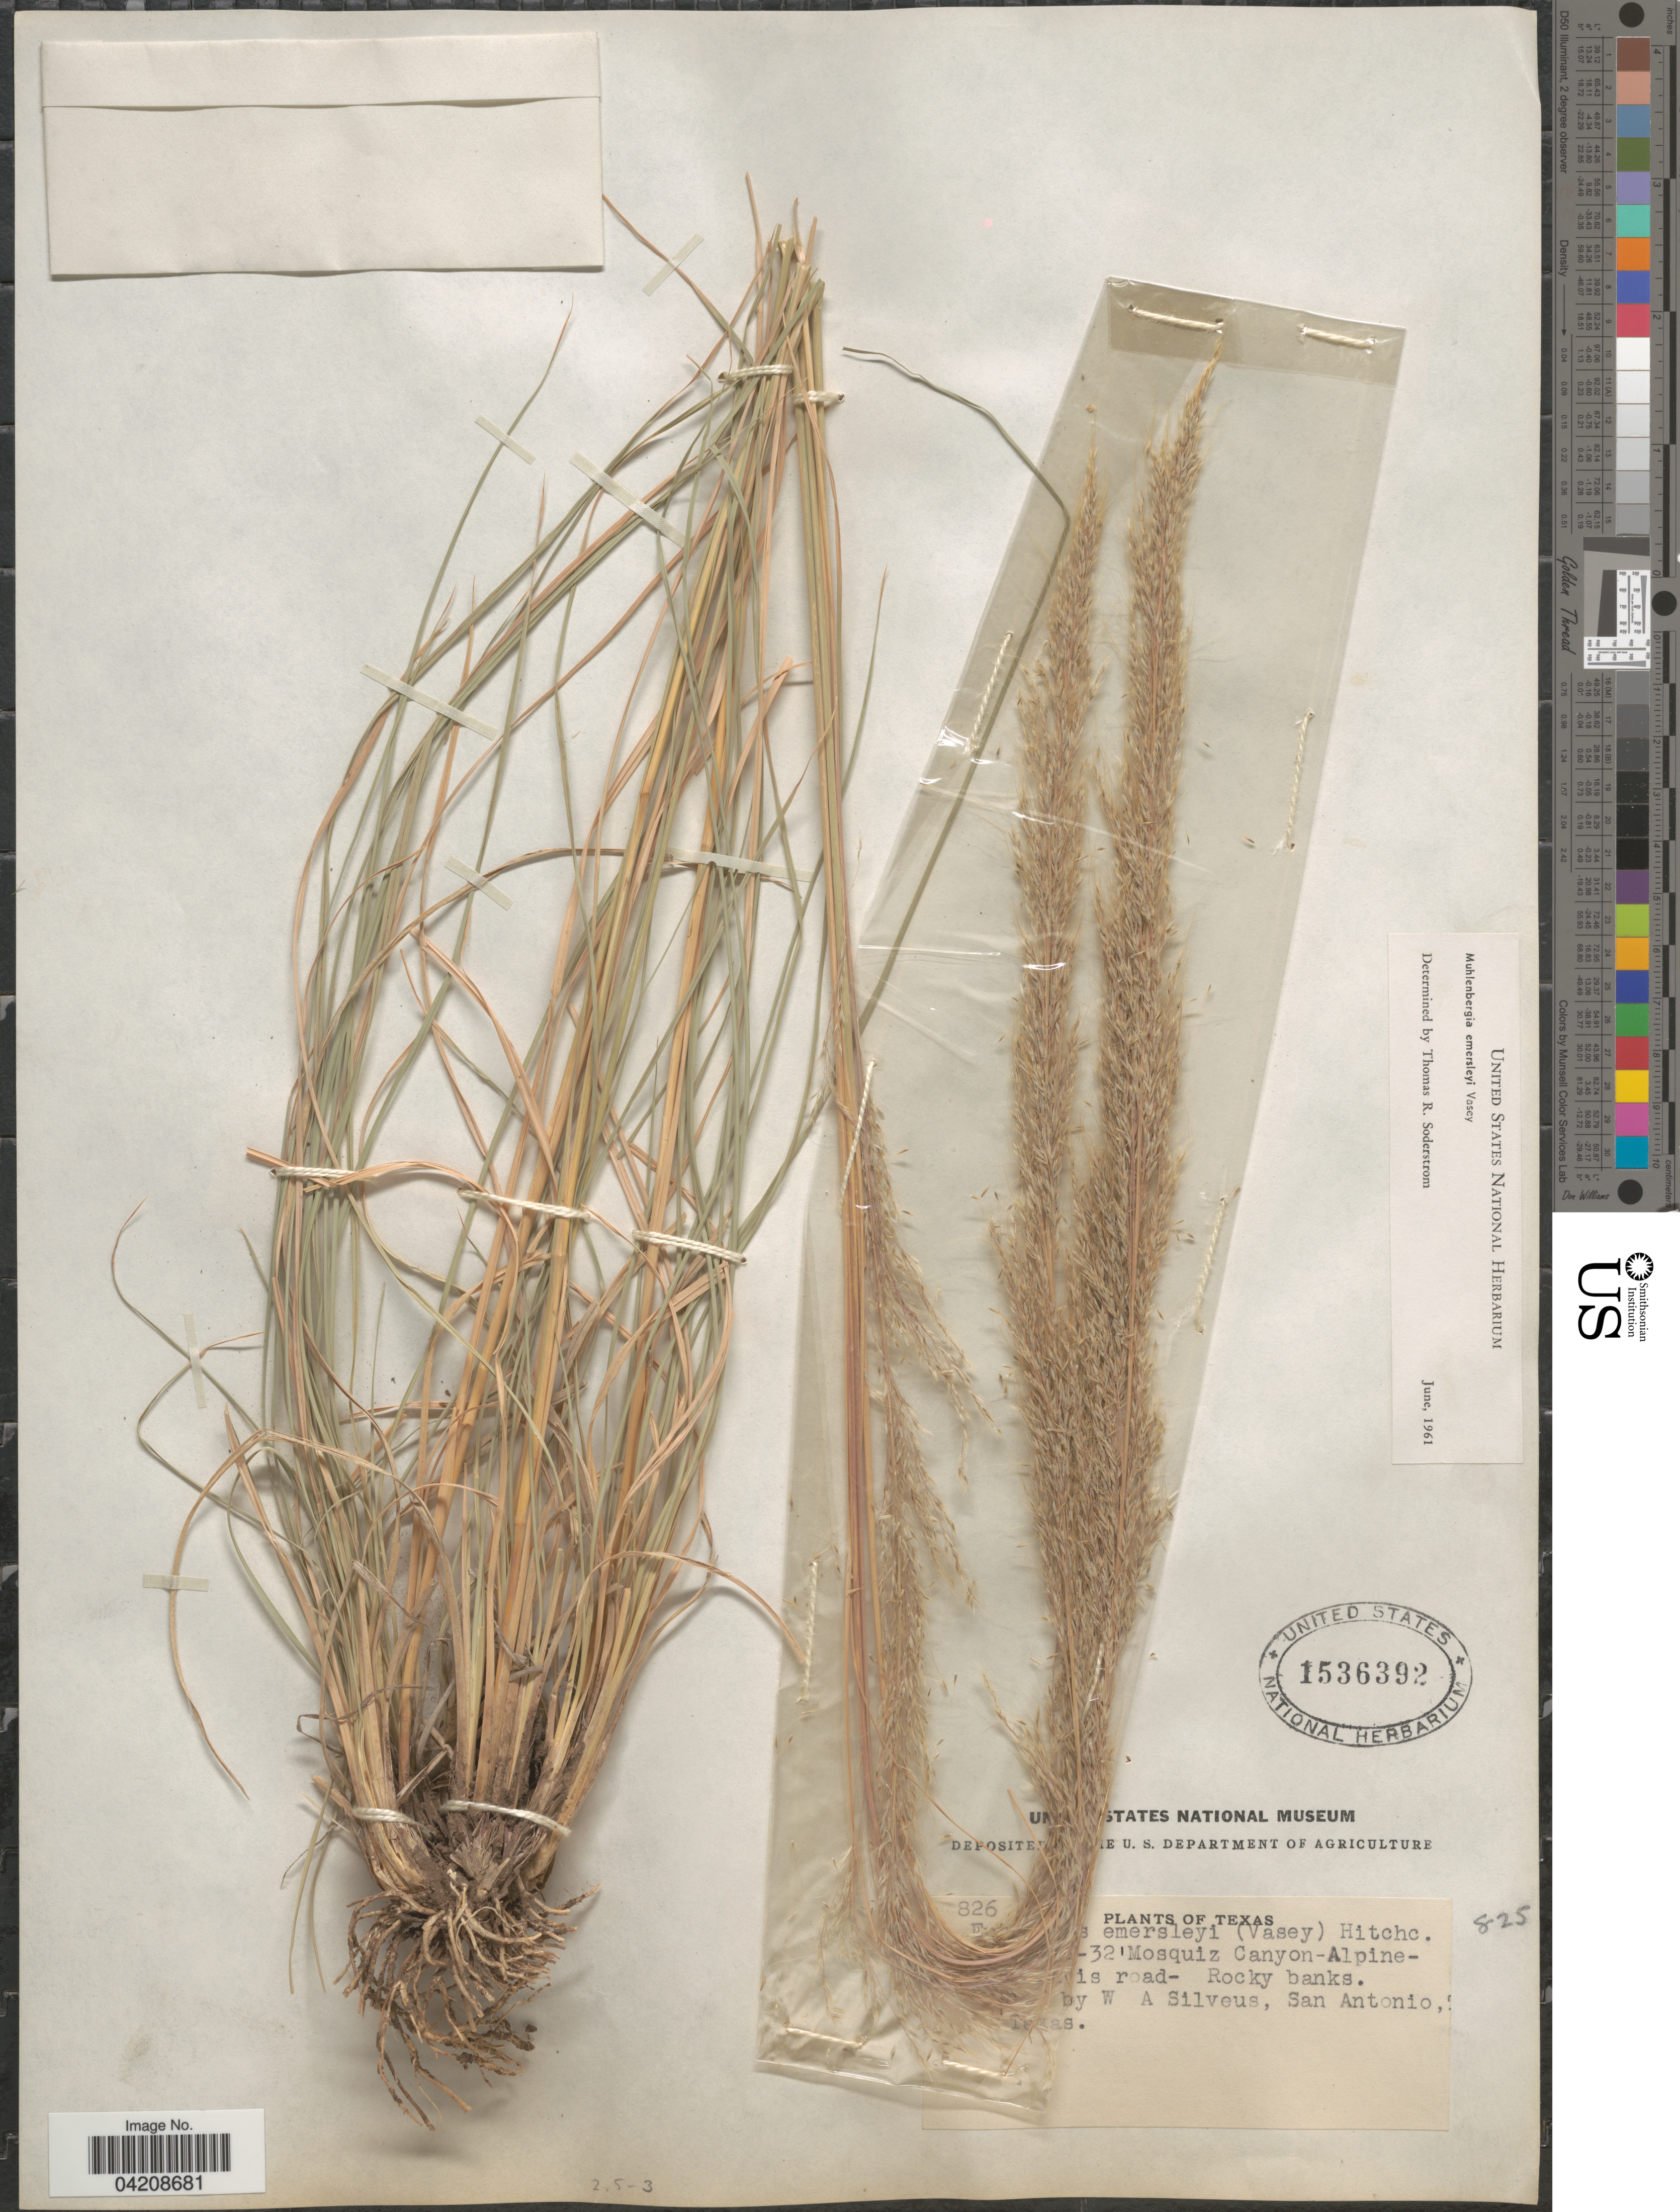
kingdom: Plantae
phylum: Tracheophyta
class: Liliopsida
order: Poales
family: Poaceae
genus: Muhlenbergia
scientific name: Muhlenbergia emersleyi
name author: Vasey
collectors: W. Silveus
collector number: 826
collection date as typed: !-32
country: United States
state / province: Texas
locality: Mosquiz Canyon-Alpine- [illegible text]is road- Rocky banks.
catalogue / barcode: US 1536392